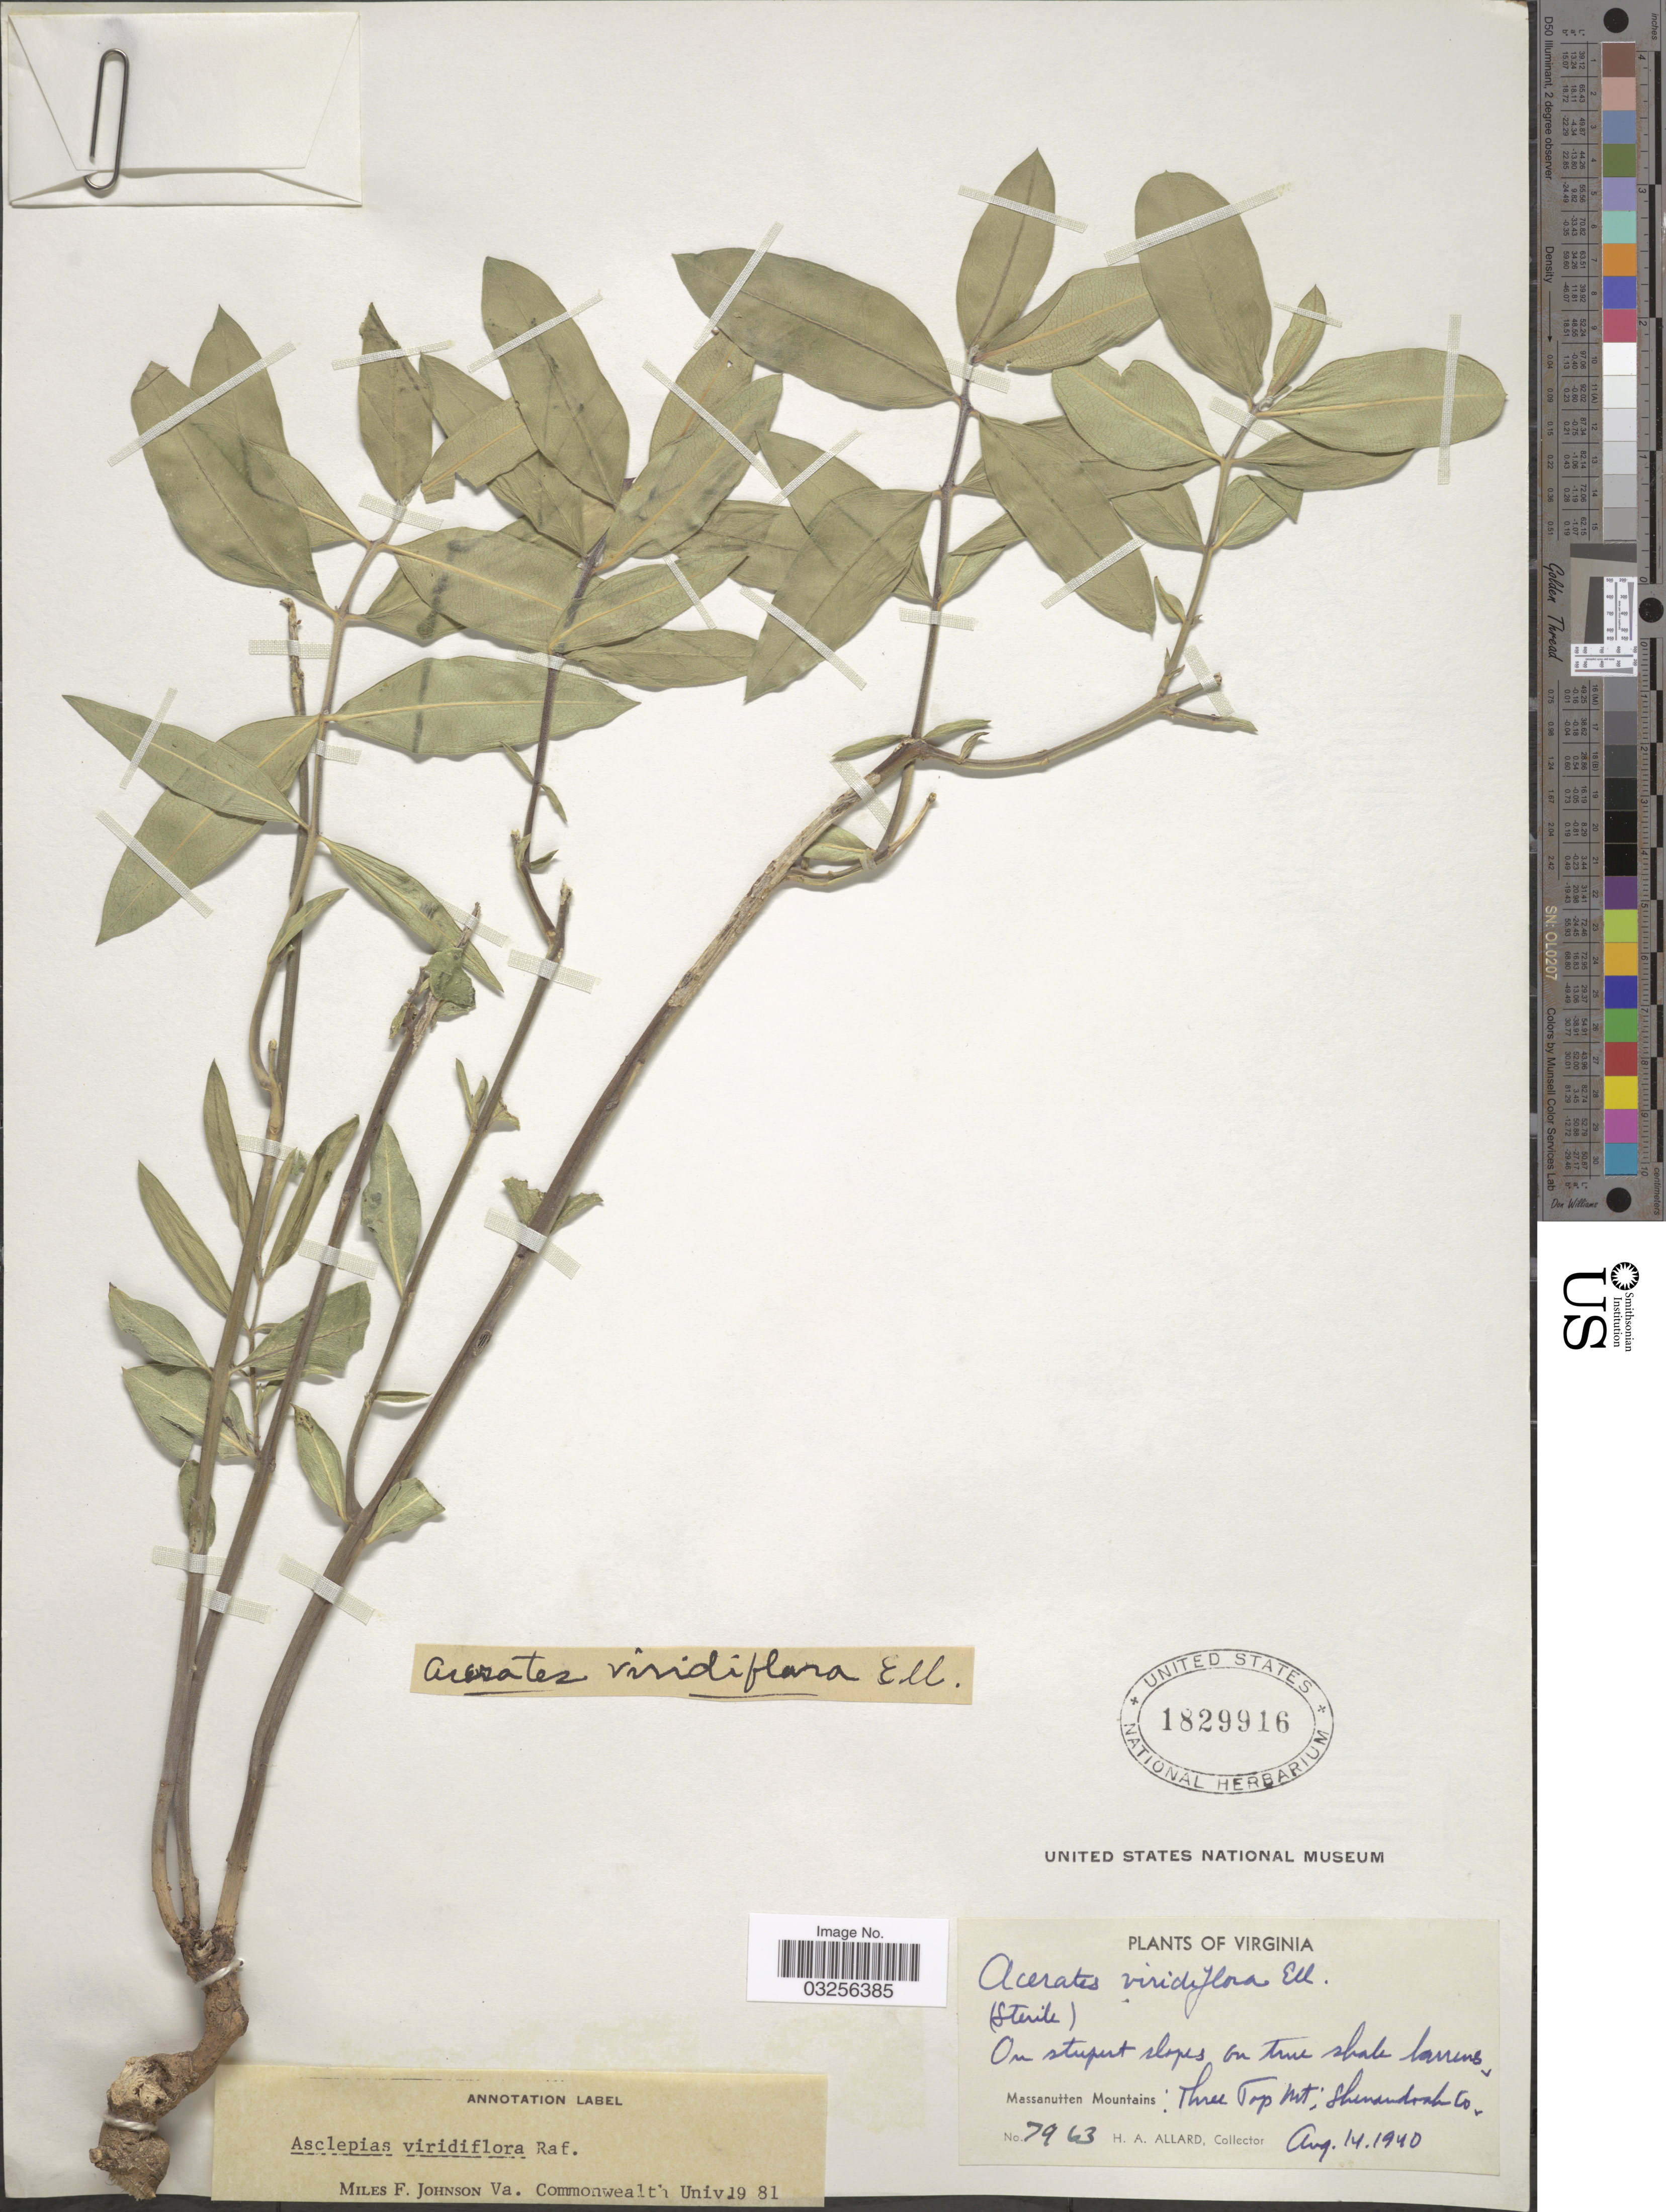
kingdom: Plantae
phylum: Tracheophyta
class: Magnoliopsida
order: Gentianales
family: Apocynaceae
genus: Asclepias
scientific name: Asclepias viridiflora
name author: Raf.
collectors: H. A. Allard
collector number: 7963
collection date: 1940-08-14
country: United States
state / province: Virginia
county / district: Shenandoah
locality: On steepest slopes on true shale barrens, Massanutten Mountains: Three Top Mt.; Shenandoah Co.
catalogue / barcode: US 1829916